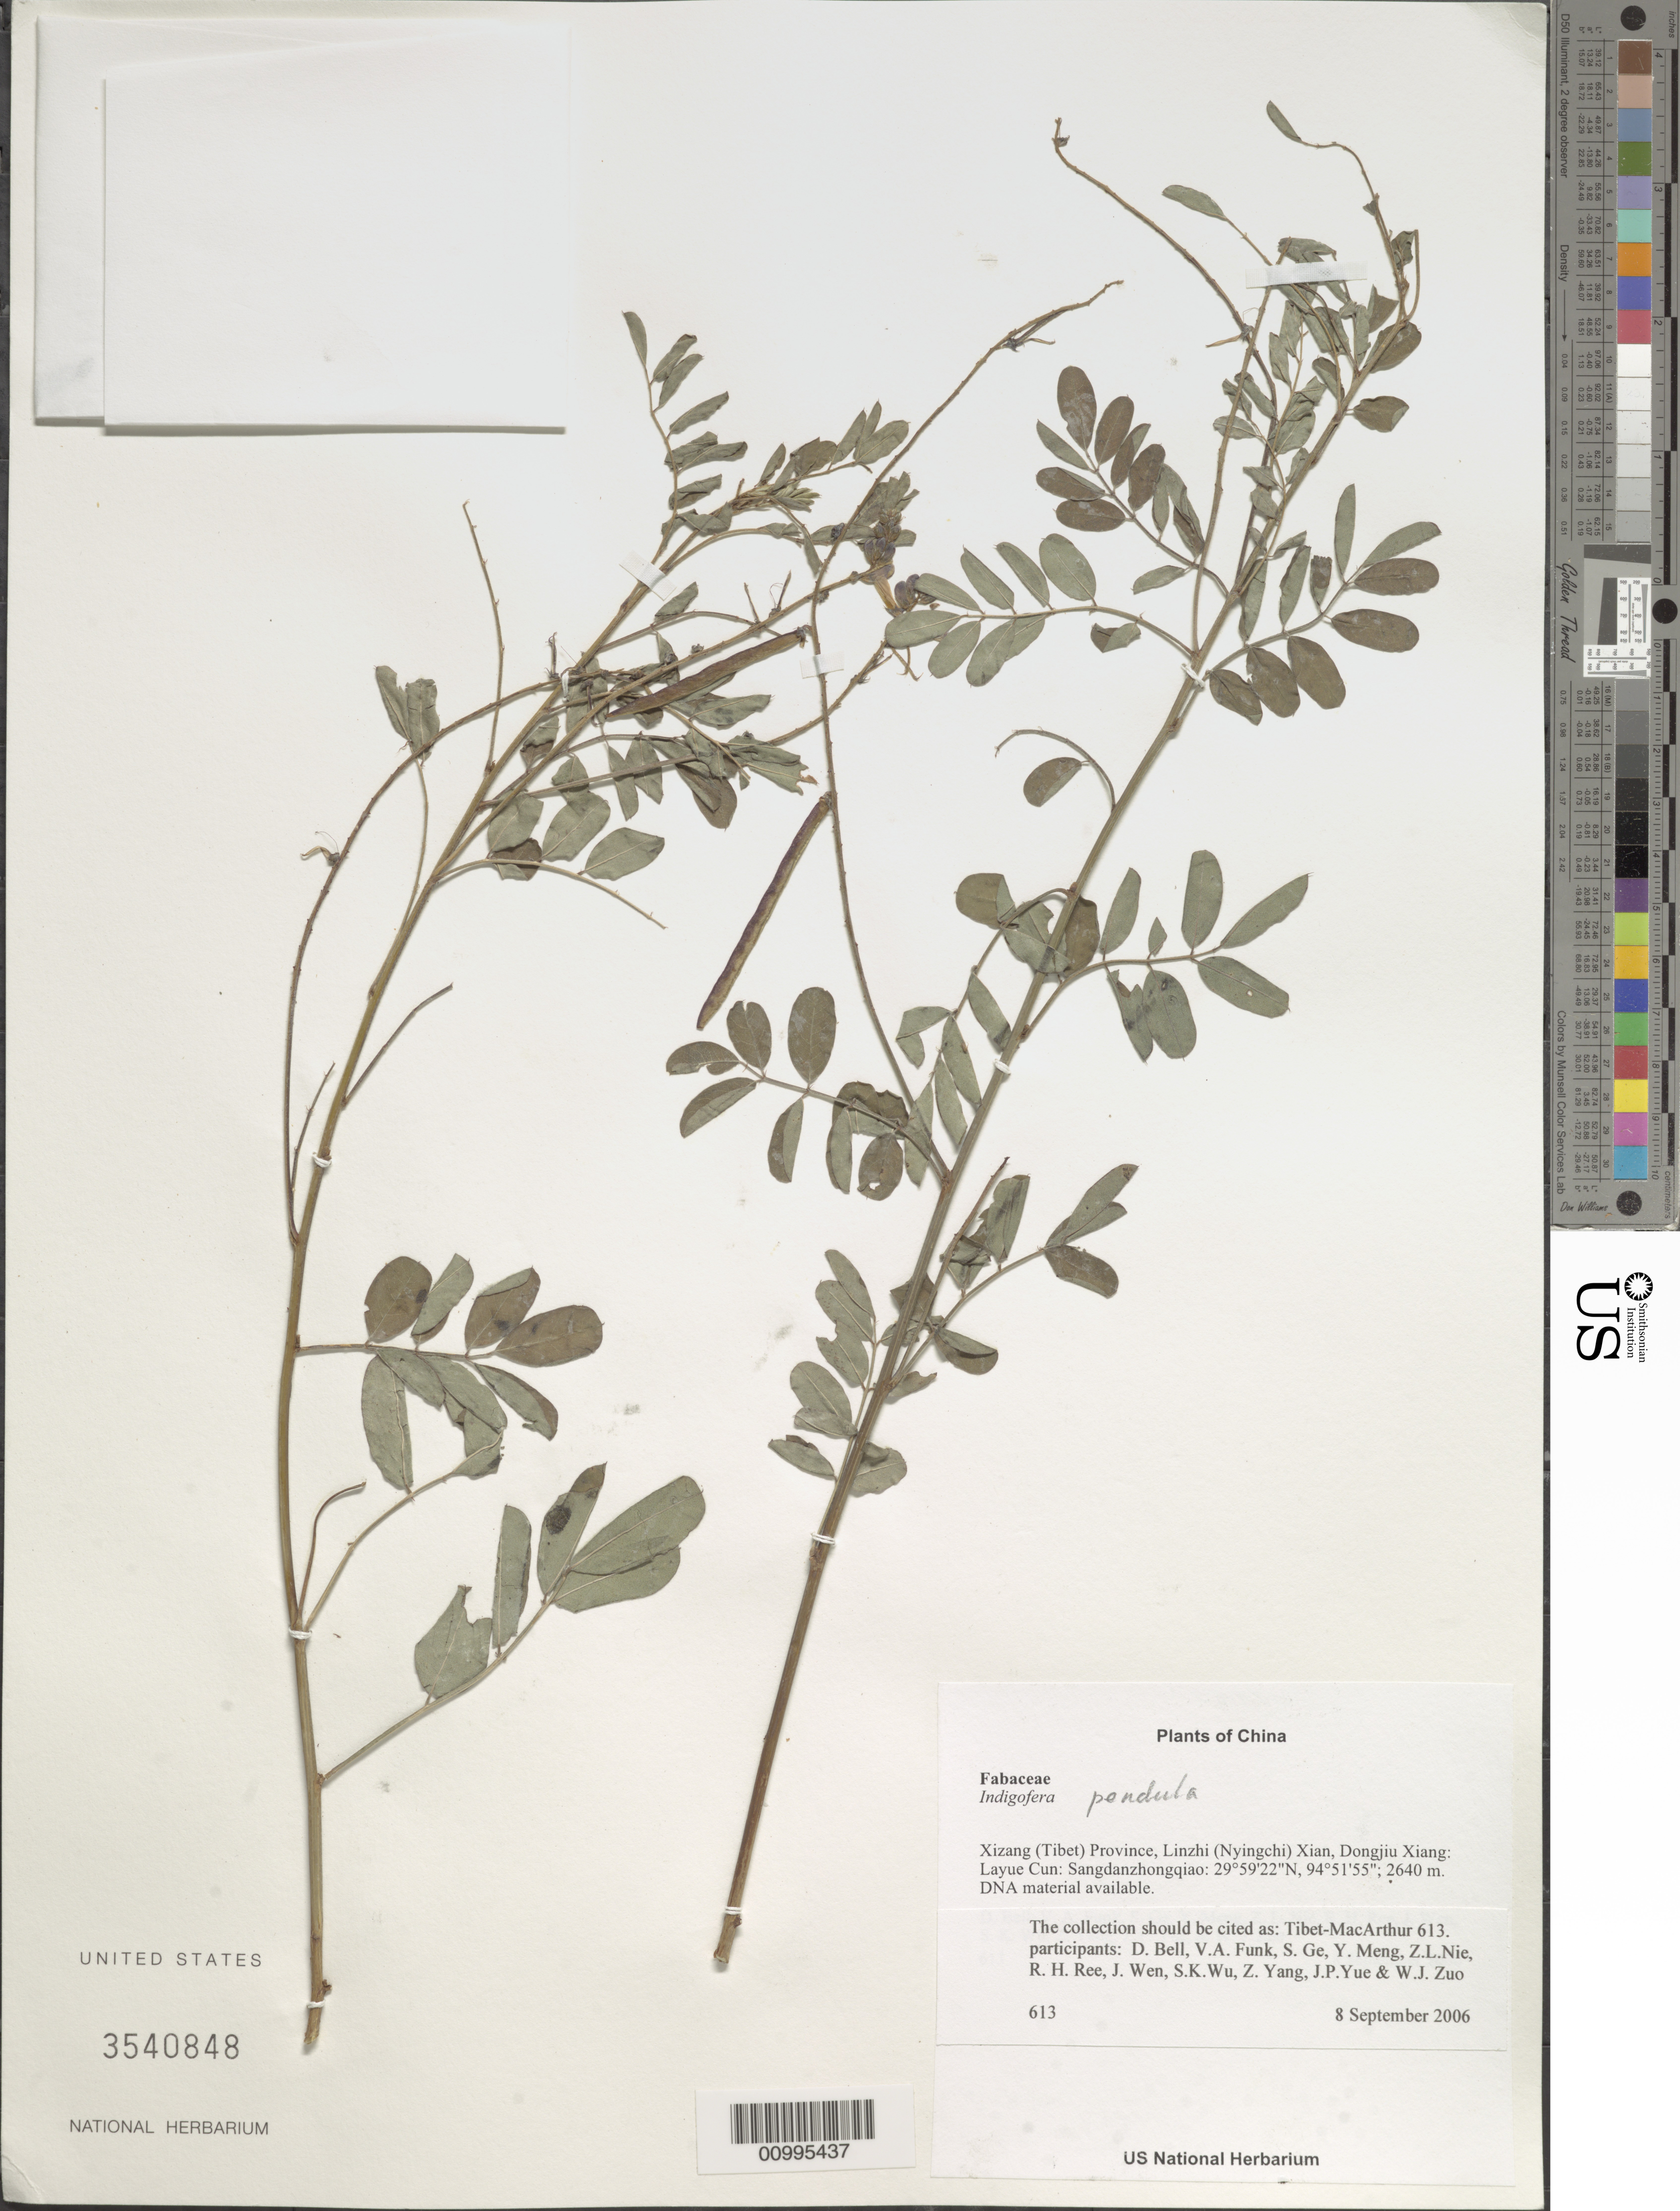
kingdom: Plantae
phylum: Tracheophyta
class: Magnoliopsida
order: Fabales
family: Fabaceae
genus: Indigofera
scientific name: Indigofera pendula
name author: Franch.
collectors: Tibet-MacArthur, D. A. Bell, V. Funk, S. Ge, Y. Meng, Z. Nie, R. Ree, J. Wen, S. K. Wu, Z. Yang, J. Yue & W. Zuo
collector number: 613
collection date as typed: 08 Sep 2006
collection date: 2006-09-08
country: China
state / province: Xizang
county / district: Linzhi (Nyingchi) Xian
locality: Dongjiu Xiang: Layue Cun: Sangdanzhongqiao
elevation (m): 2640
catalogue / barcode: US 3540848